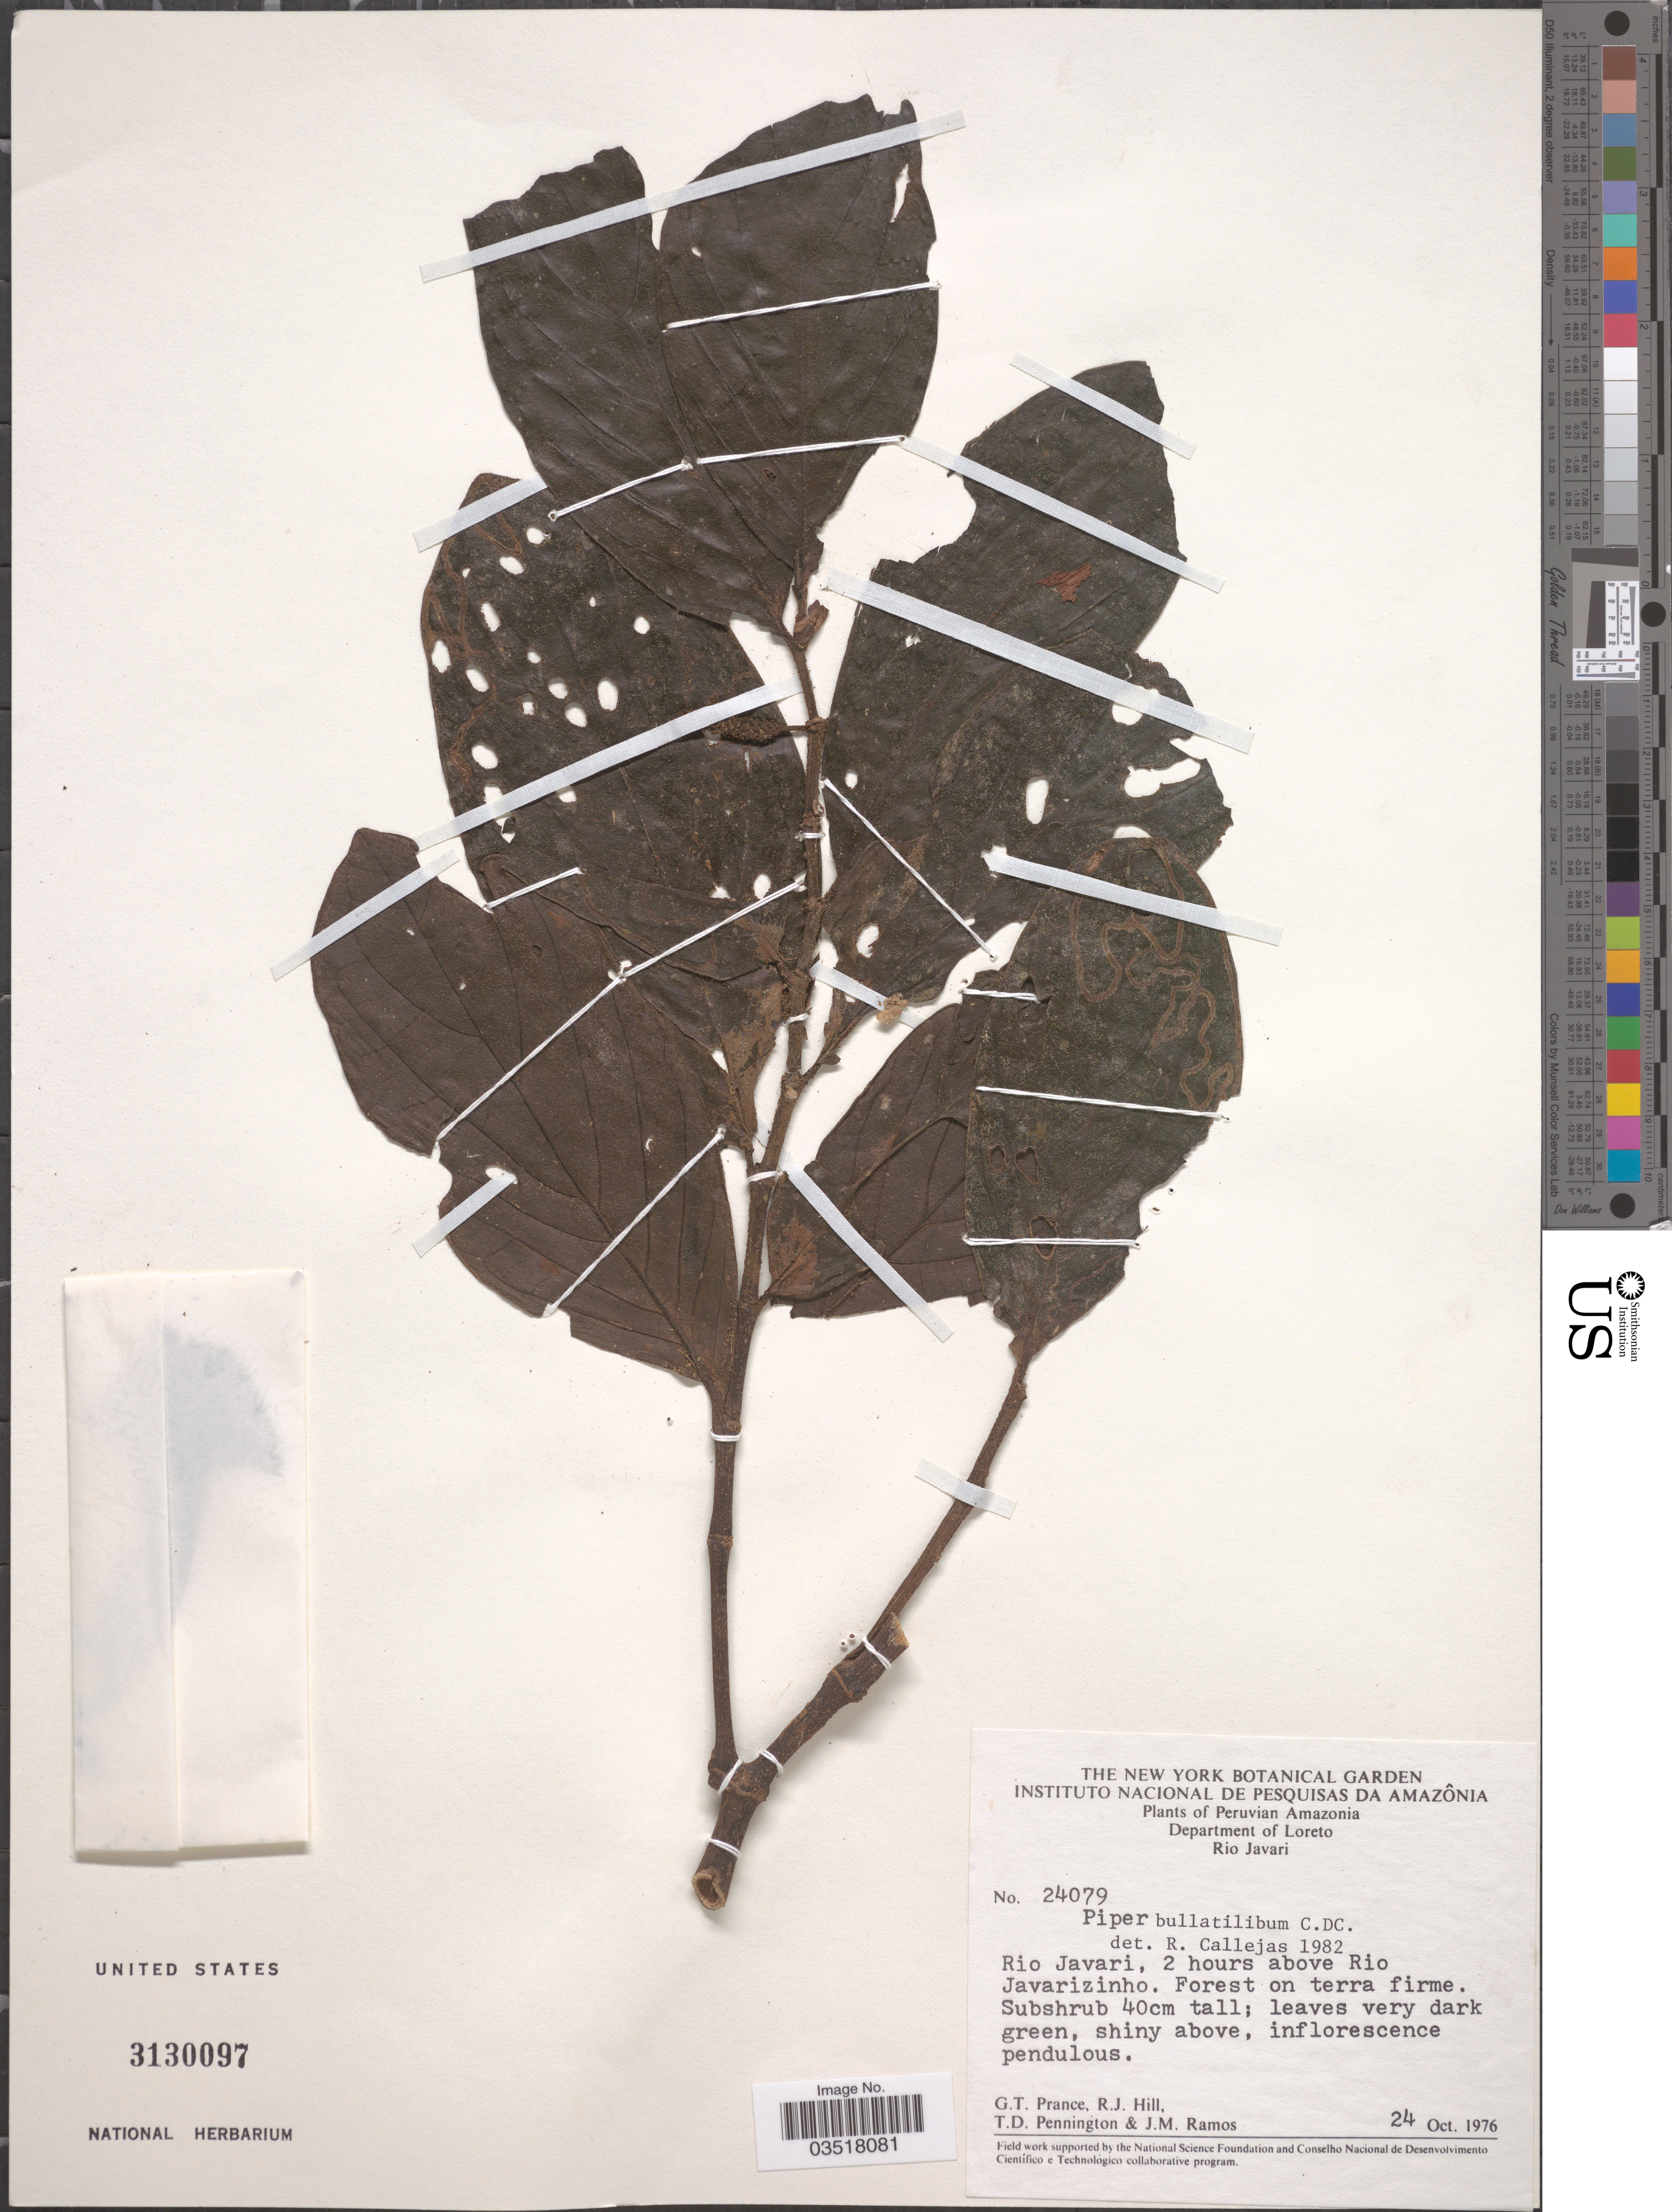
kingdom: Plantae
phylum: Tracheophyta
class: Magnoliopsida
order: Piperales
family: Piperaceae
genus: Piper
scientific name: Piper bullatilimbum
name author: Pilg.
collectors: G. T. Prance, R. J. Hill, T. D. Pennington & J. M. Ramos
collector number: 24079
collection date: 1976-10-24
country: Peru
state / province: Loreto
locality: Peruvian Amazonia. Department of Loreto. Rio Javari, 2 hours above Rio Javarizinho.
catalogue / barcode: US 3130097